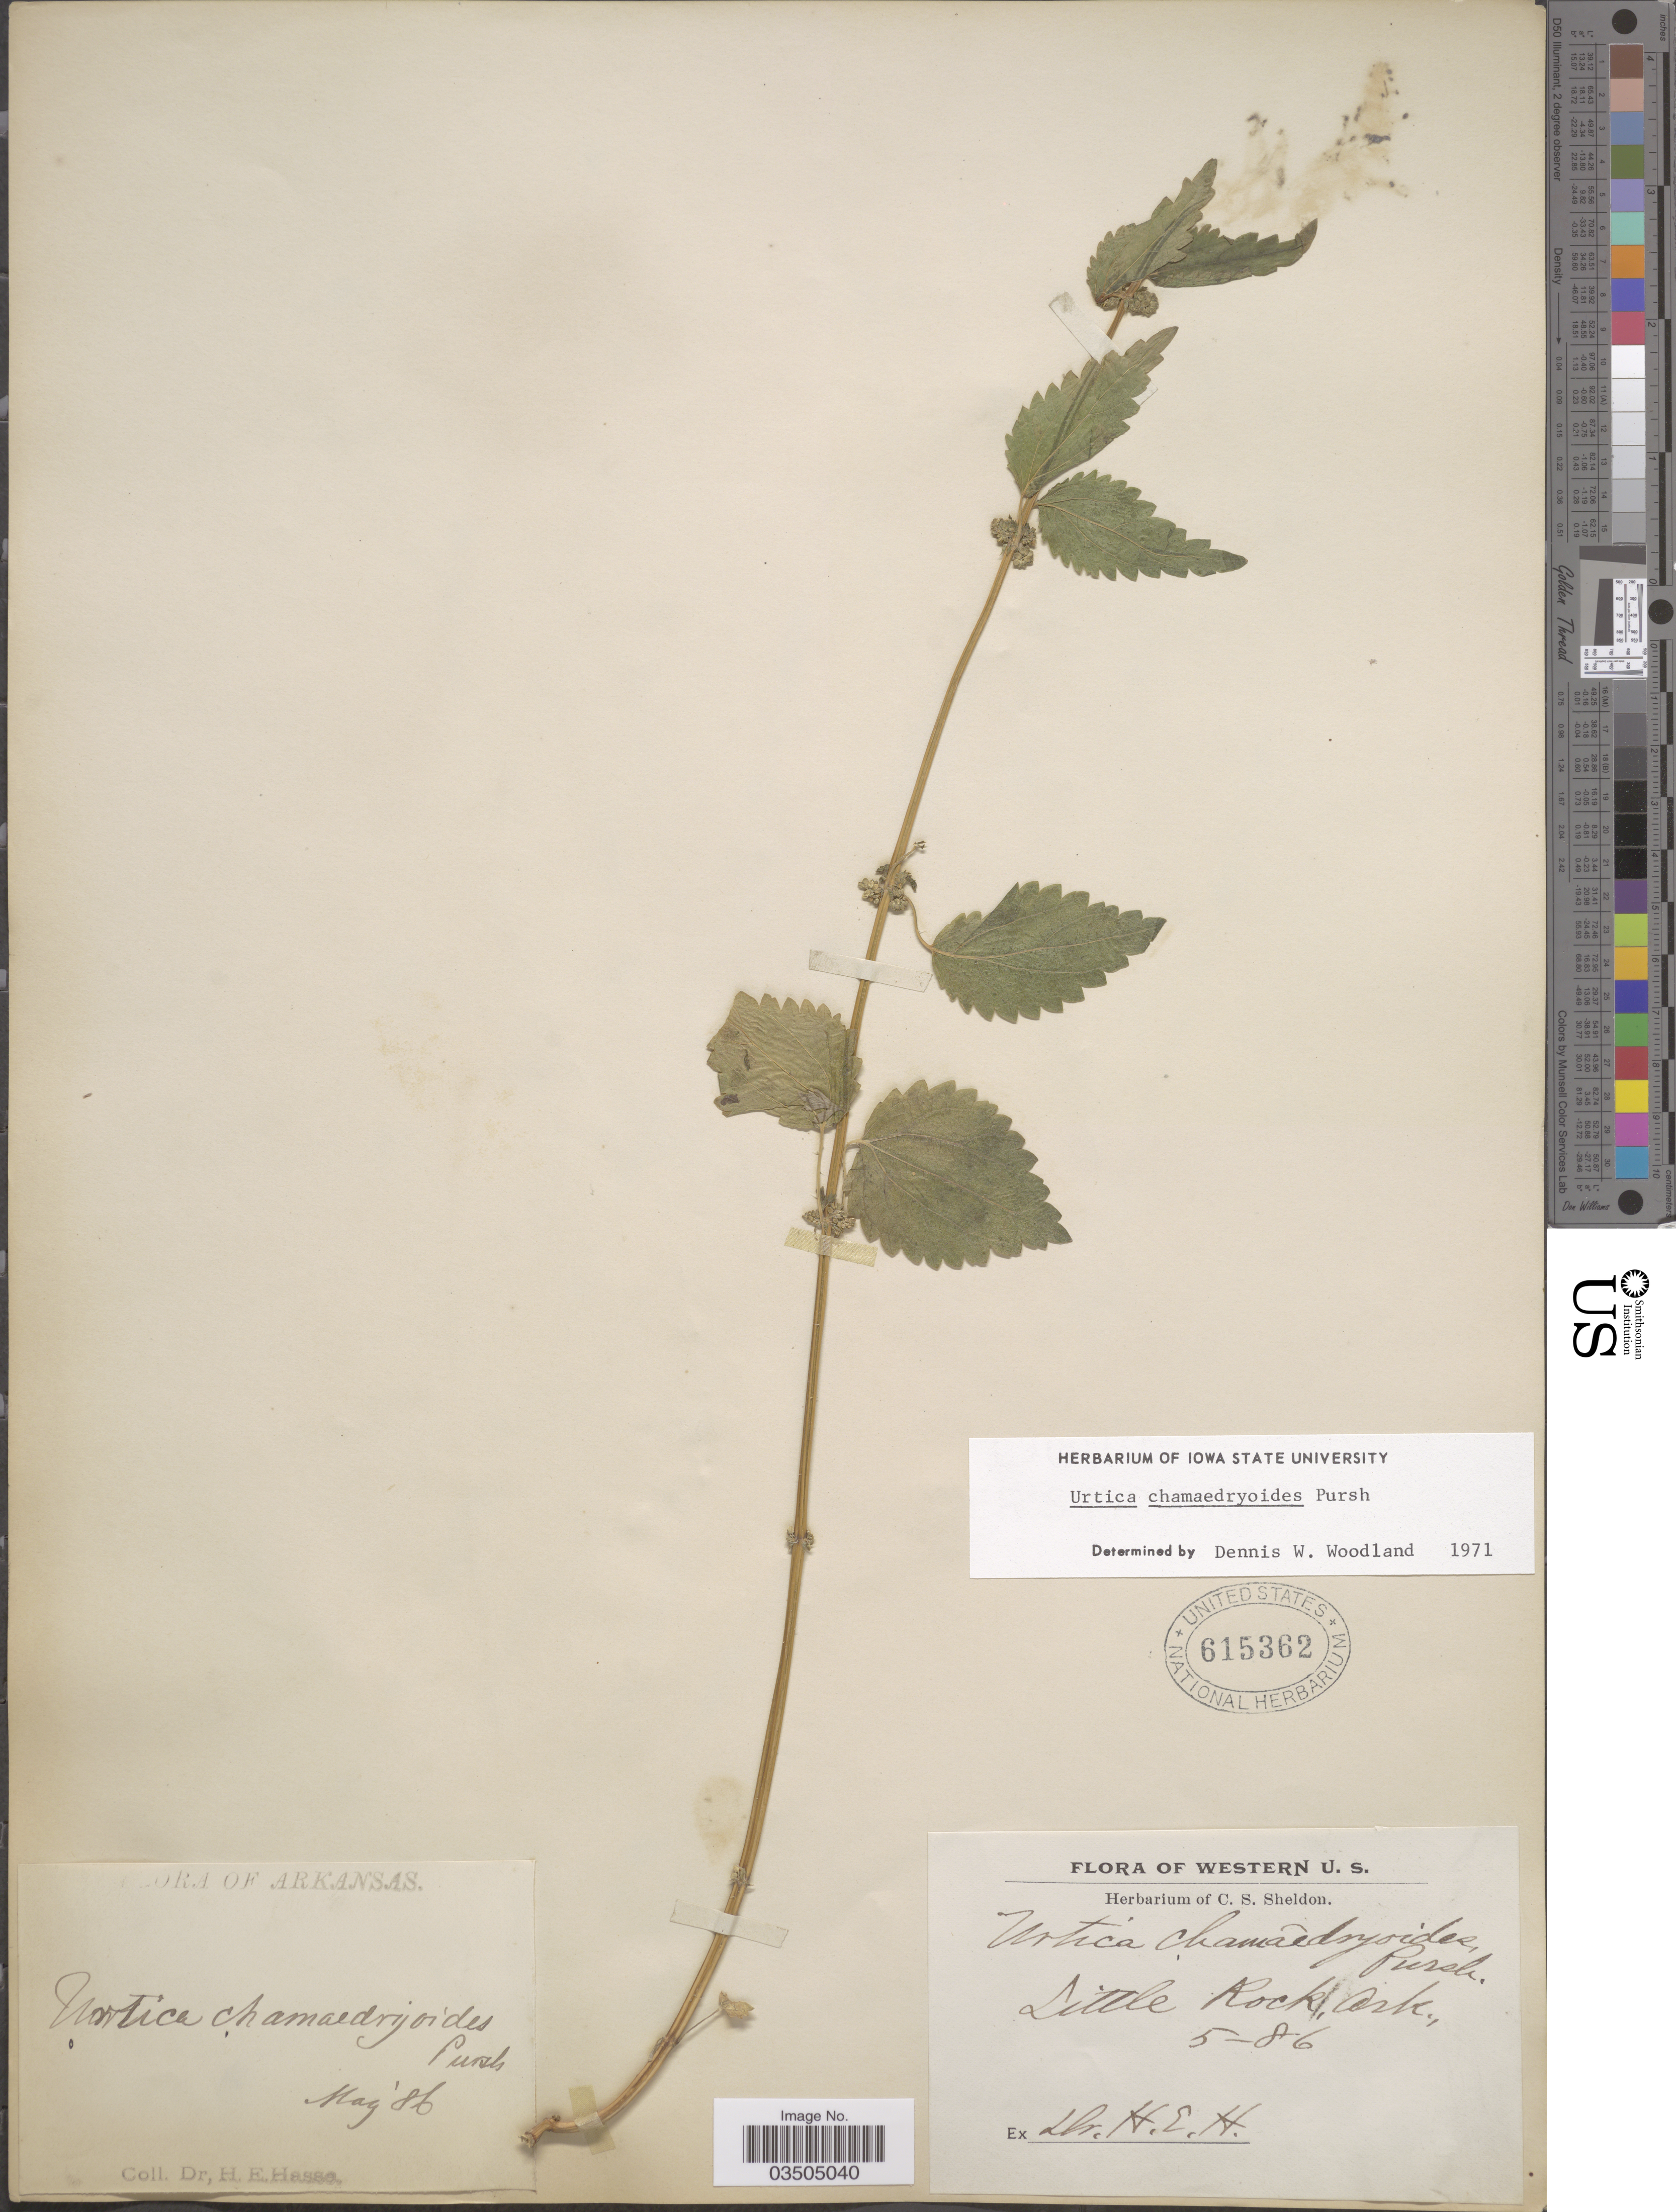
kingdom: Plantae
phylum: Tracheophyta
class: Magnoliopsida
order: Rosales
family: Urticaceae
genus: Urtica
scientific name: Urtica chamaedryoides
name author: Pursh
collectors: H. E. Hasse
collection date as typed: Transcribed d/m/y: /5/86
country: United States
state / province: Arkansas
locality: Little Rock.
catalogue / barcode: US 615362